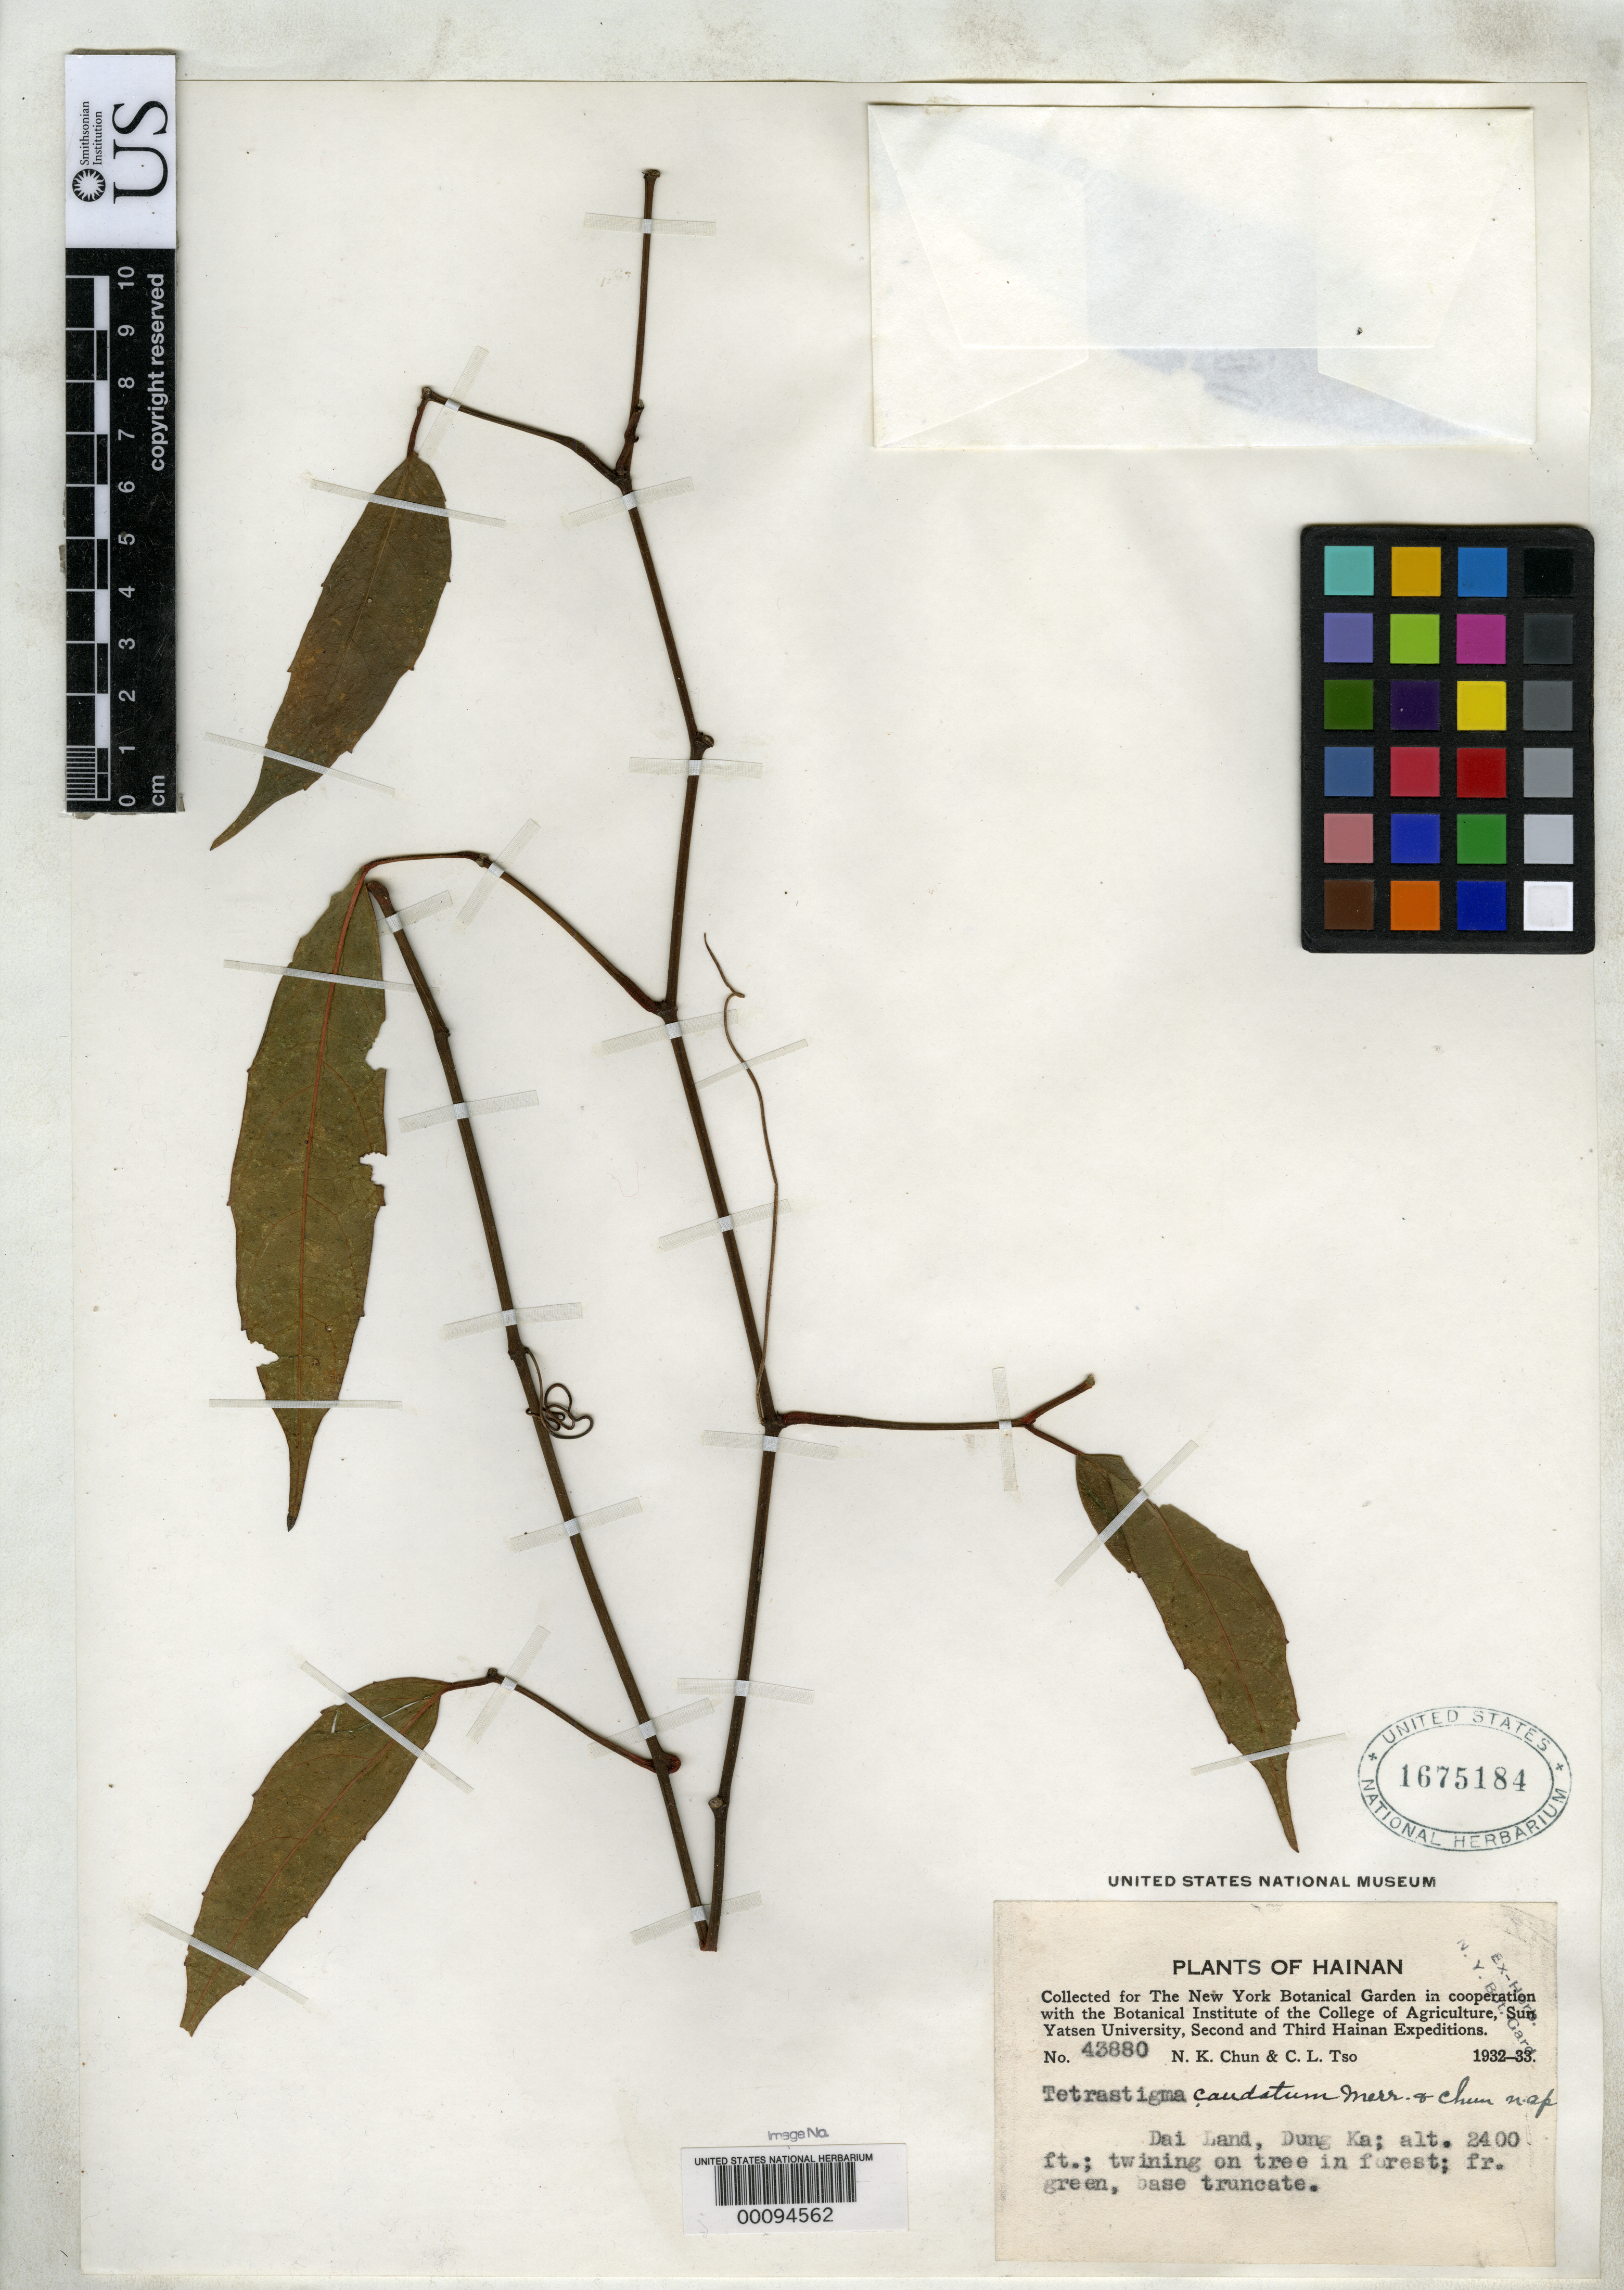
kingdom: Plantae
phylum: Tracheophyta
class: Magnoliopsida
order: Vitales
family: Vitaceae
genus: Tetrastigma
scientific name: Tetrastigma caudatum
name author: Merr. & Chun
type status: Isotype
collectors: N. K. Chun & C. Tso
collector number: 43880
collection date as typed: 1932 to -- --- 1933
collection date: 1932/1933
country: China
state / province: Hainan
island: Hainan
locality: Dung Ka.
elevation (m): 732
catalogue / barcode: US 1675184